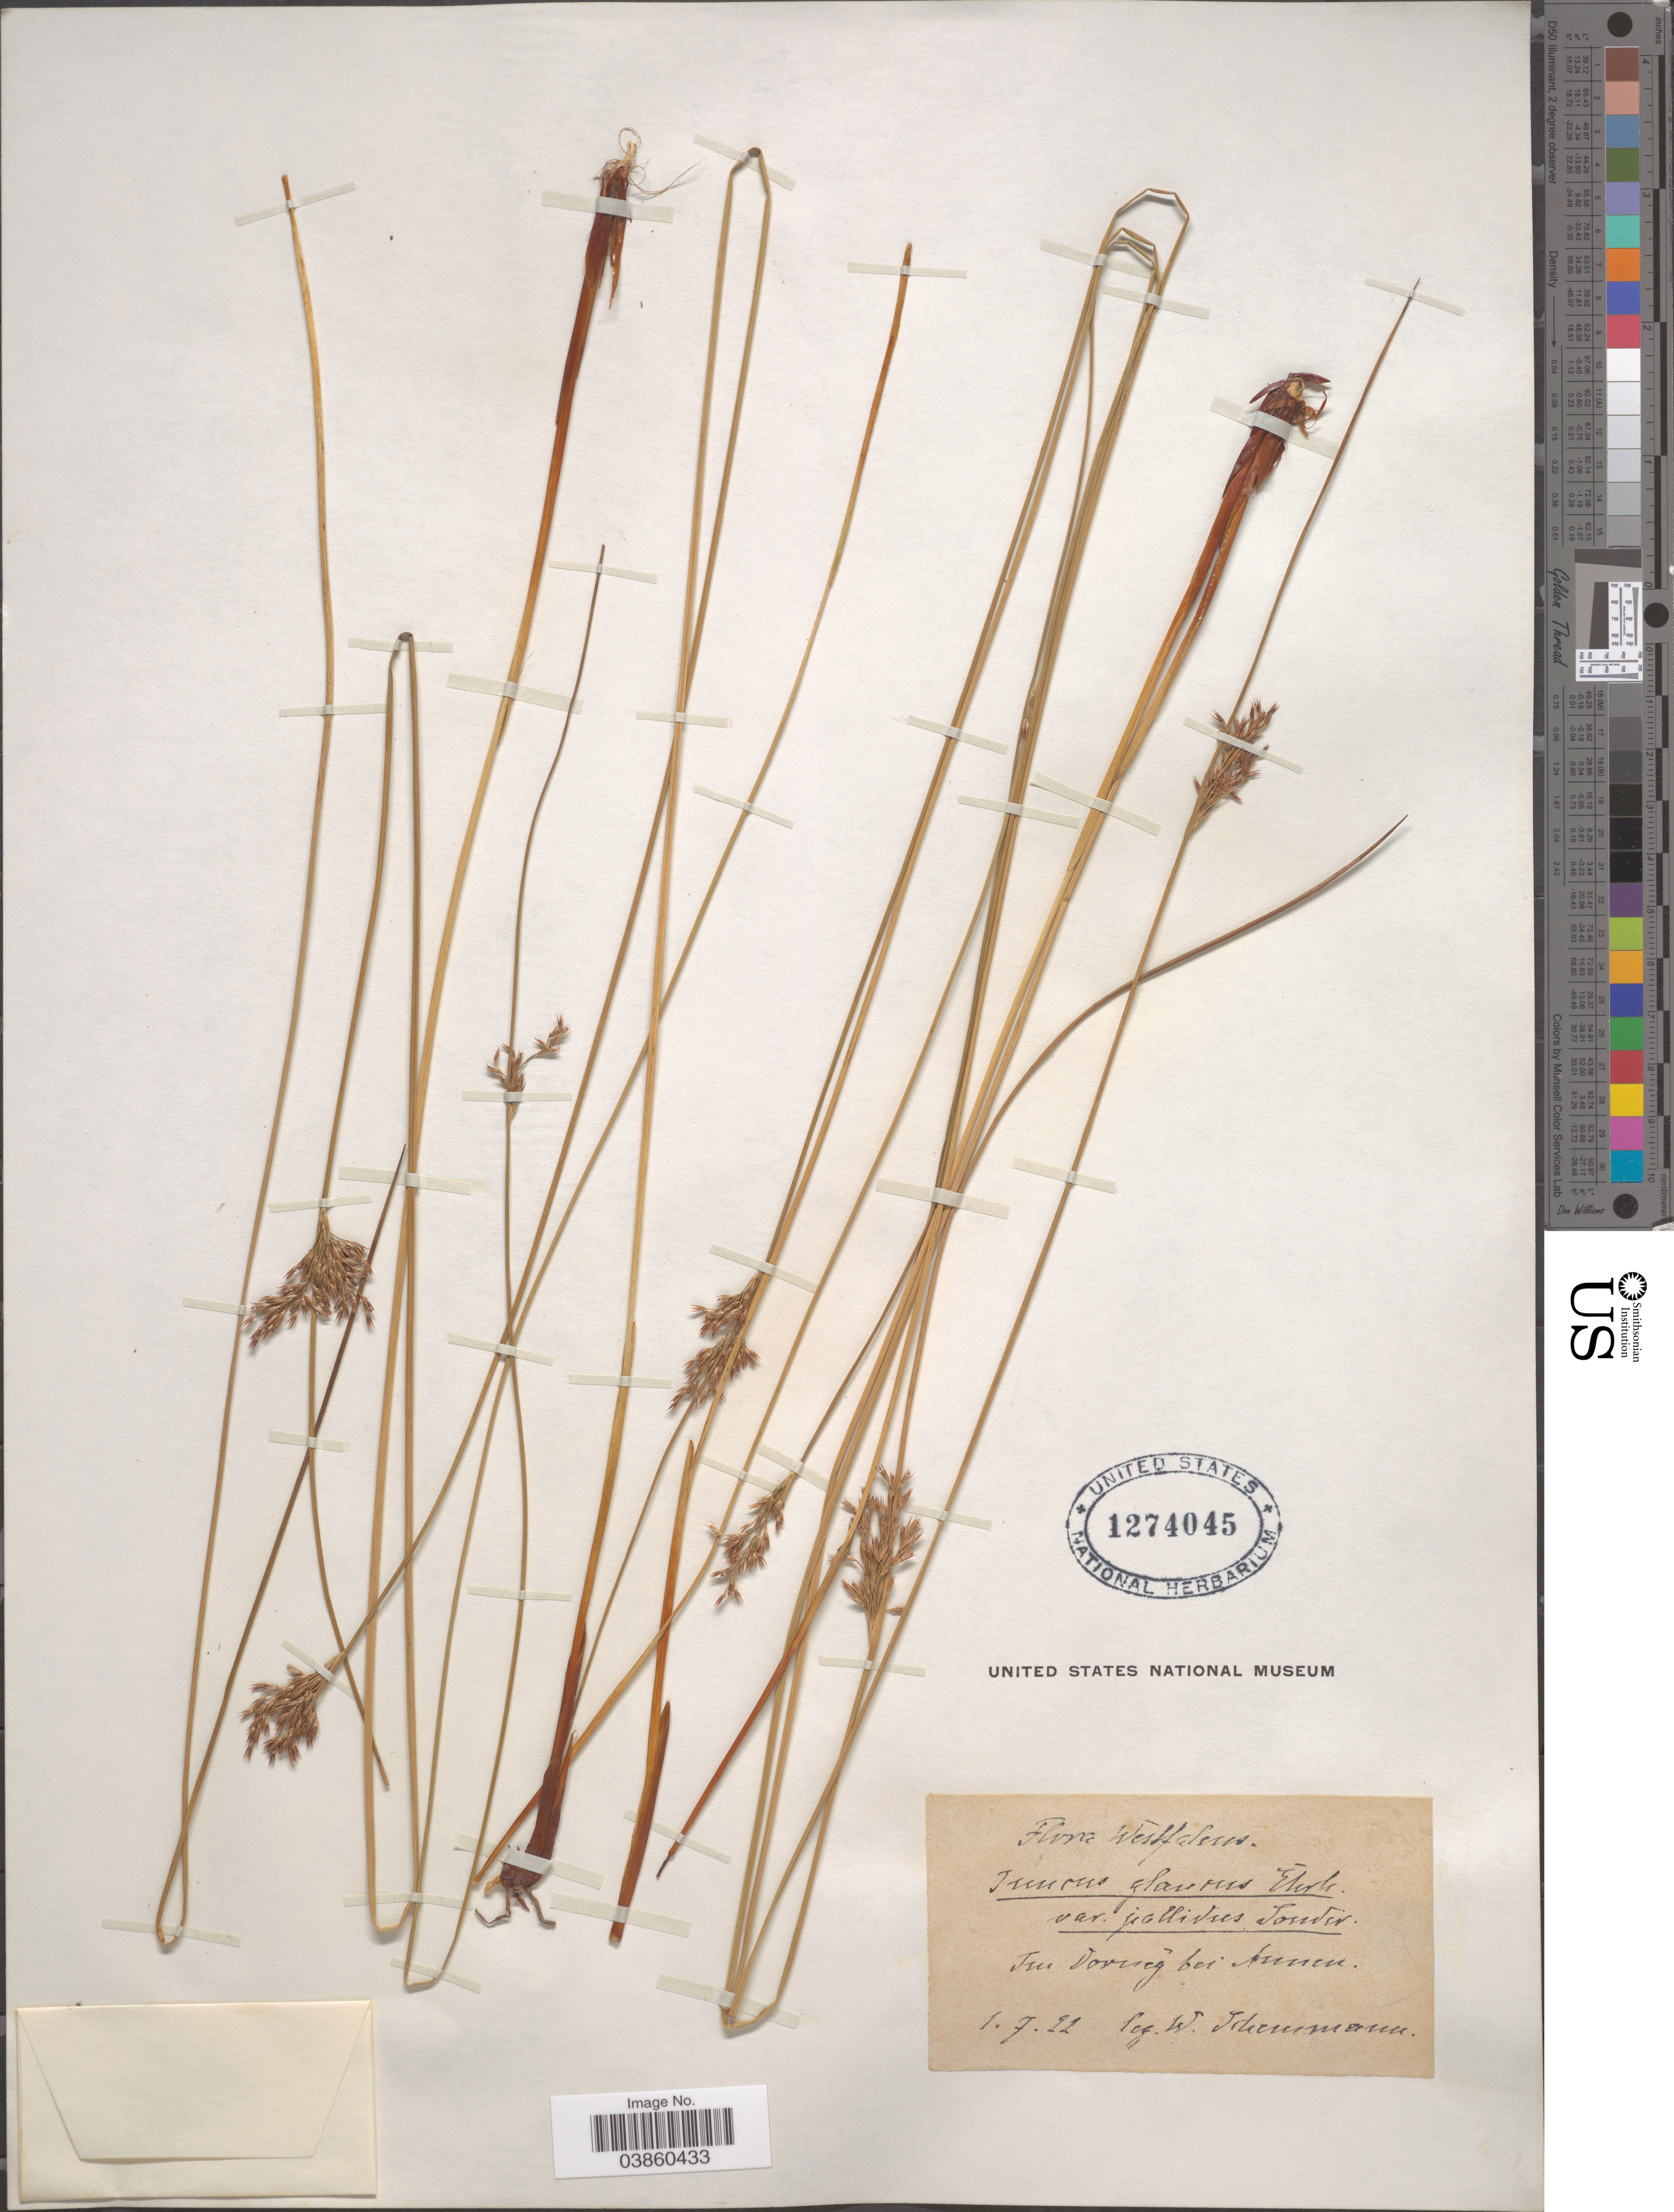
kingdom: Plantae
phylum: Tracheophyta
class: Liliopsida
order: Poales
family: Juncaceae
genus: Juncus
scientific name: Juncus glaucus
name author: Ehrh.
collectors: W. Schemmann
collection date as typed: Transcribed d/m/y: 1/7/22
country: Germany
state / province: Nordrhein-Westfalen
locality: Westfalen. Im Dorney bei Annen.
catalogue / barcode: US 1274045